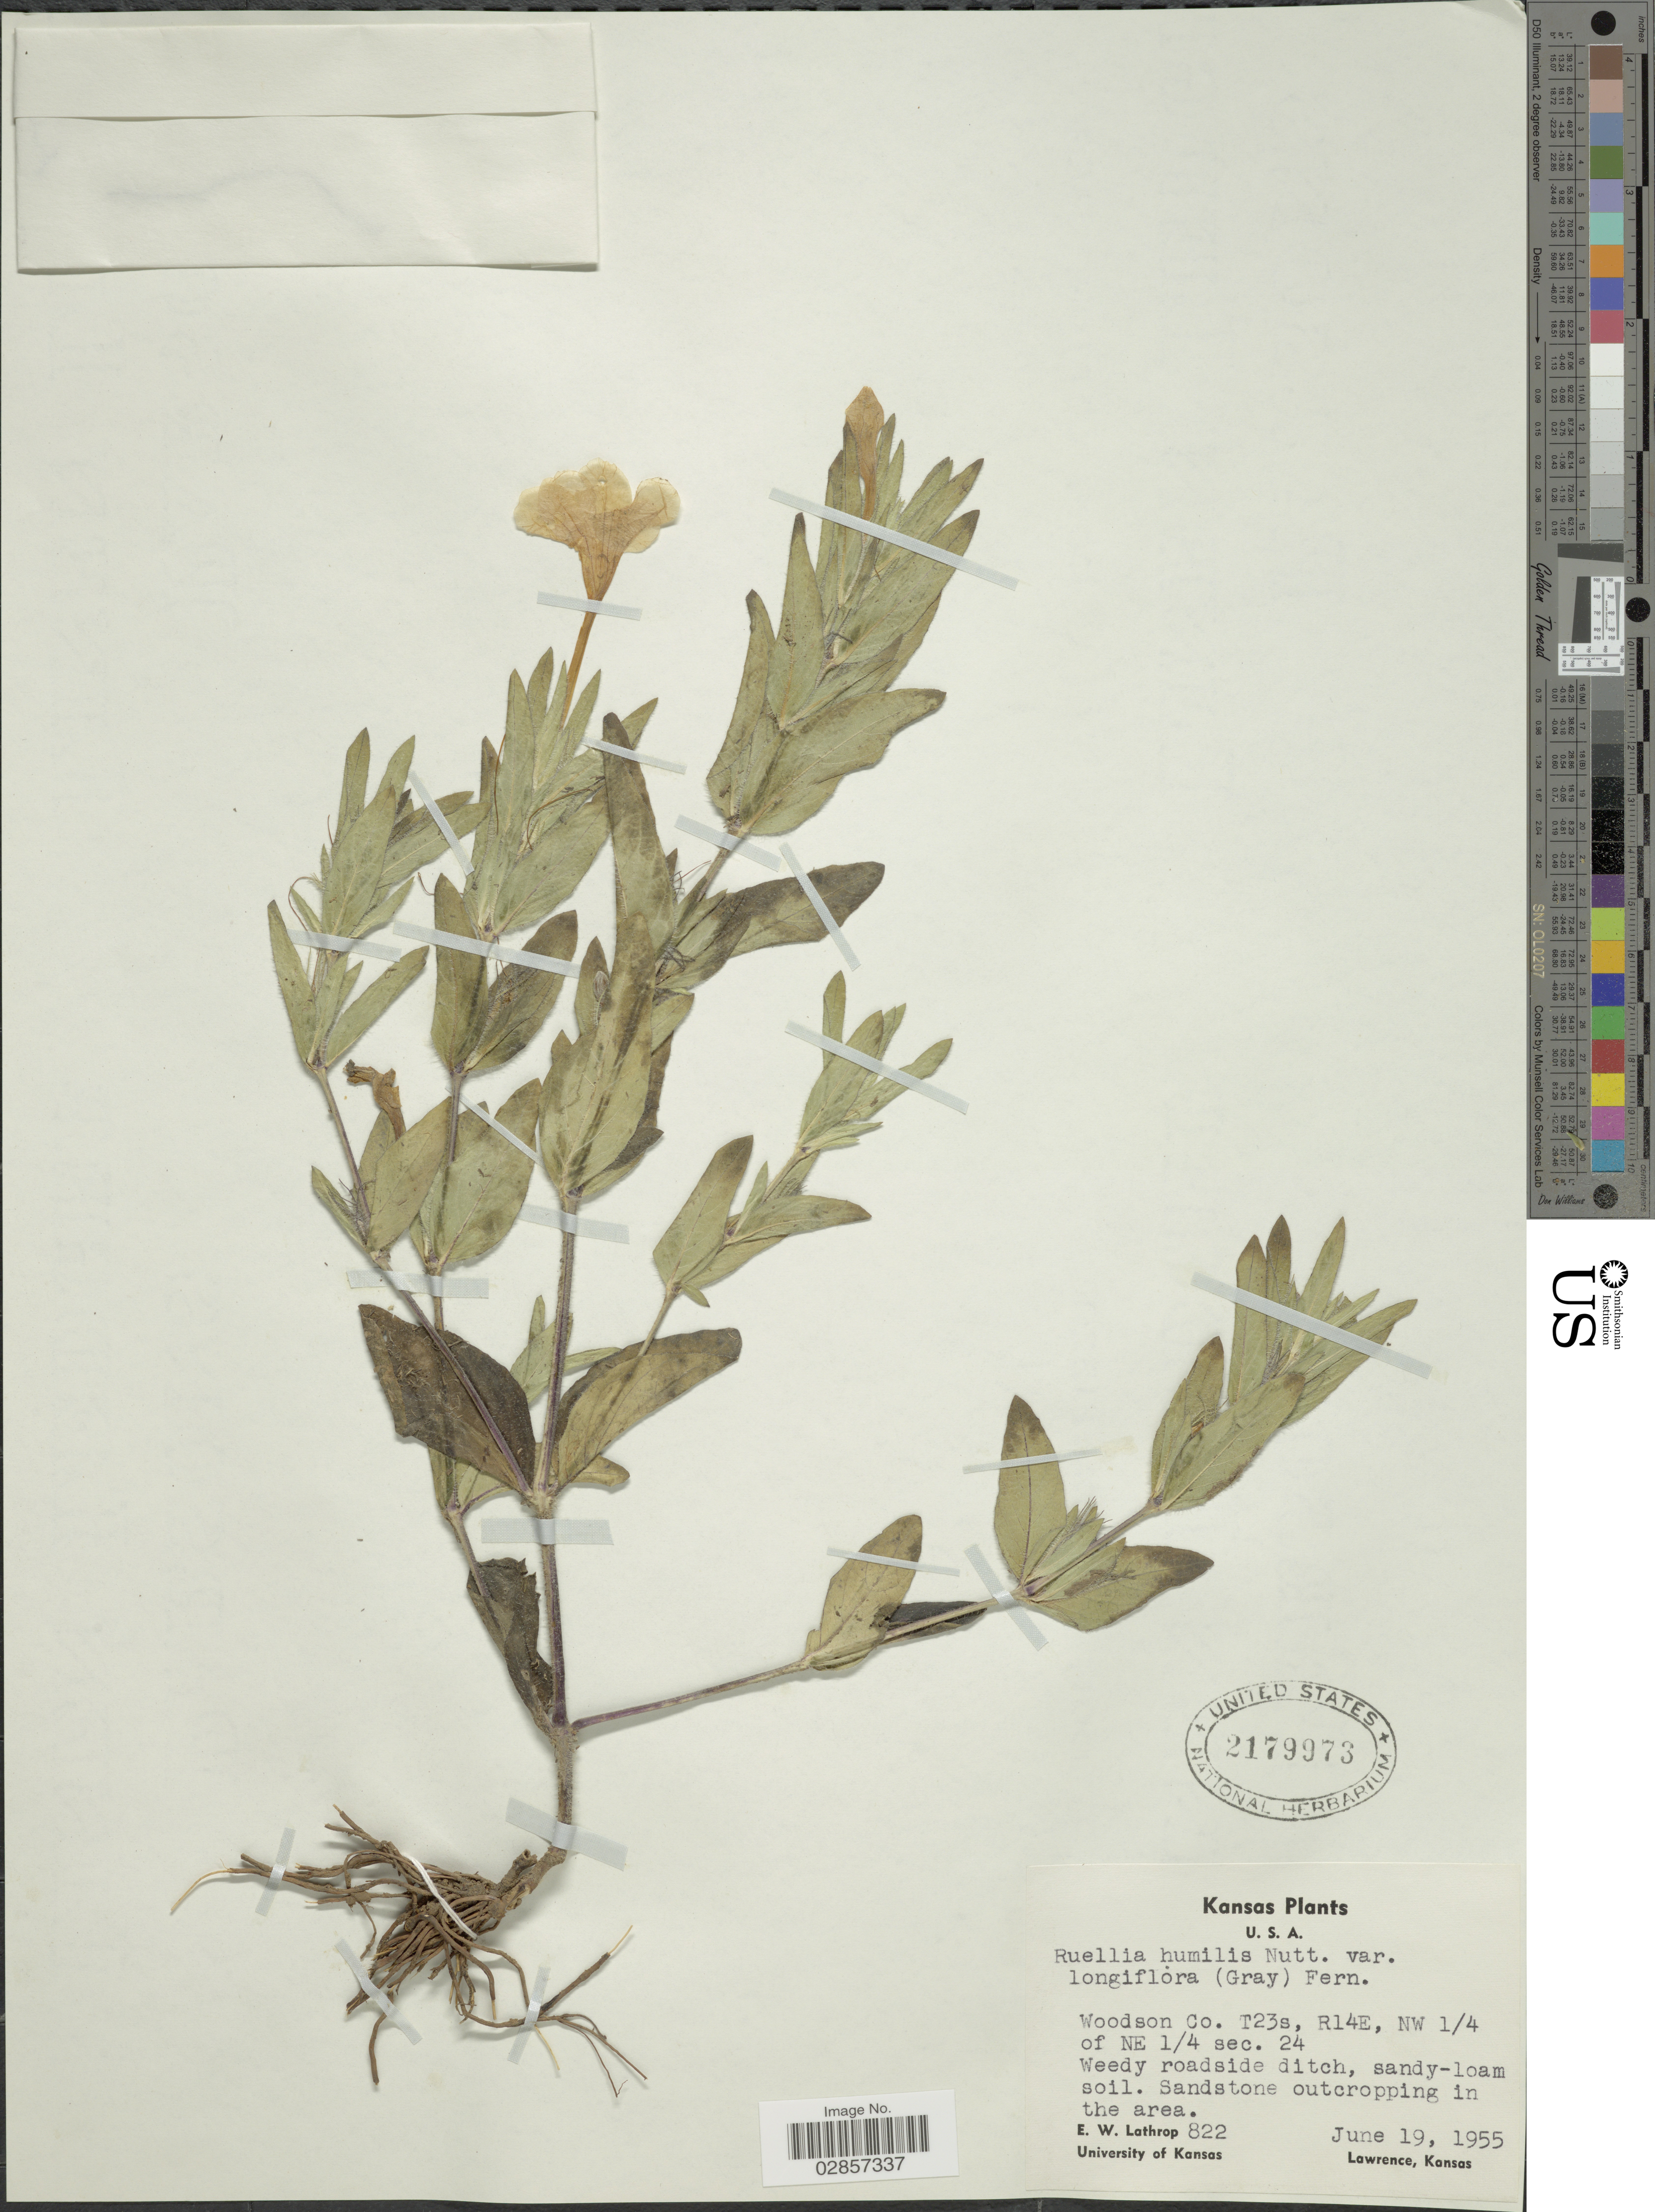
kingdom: Plantae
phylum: Tracheophyta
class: Magnoliopsida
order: Lamiales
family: Acanthaceae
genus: Ruellia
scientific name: Ruellia humilis var. longiflora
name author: (A. Gray) Fernald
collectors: E. W. Lathrop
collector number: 822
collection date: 1955-06-19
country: United States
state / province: Kansas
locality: Woodson Co., T23s, E14E, NW ¼ of NE 1/4 sec. 24.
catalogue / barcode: US 2179973